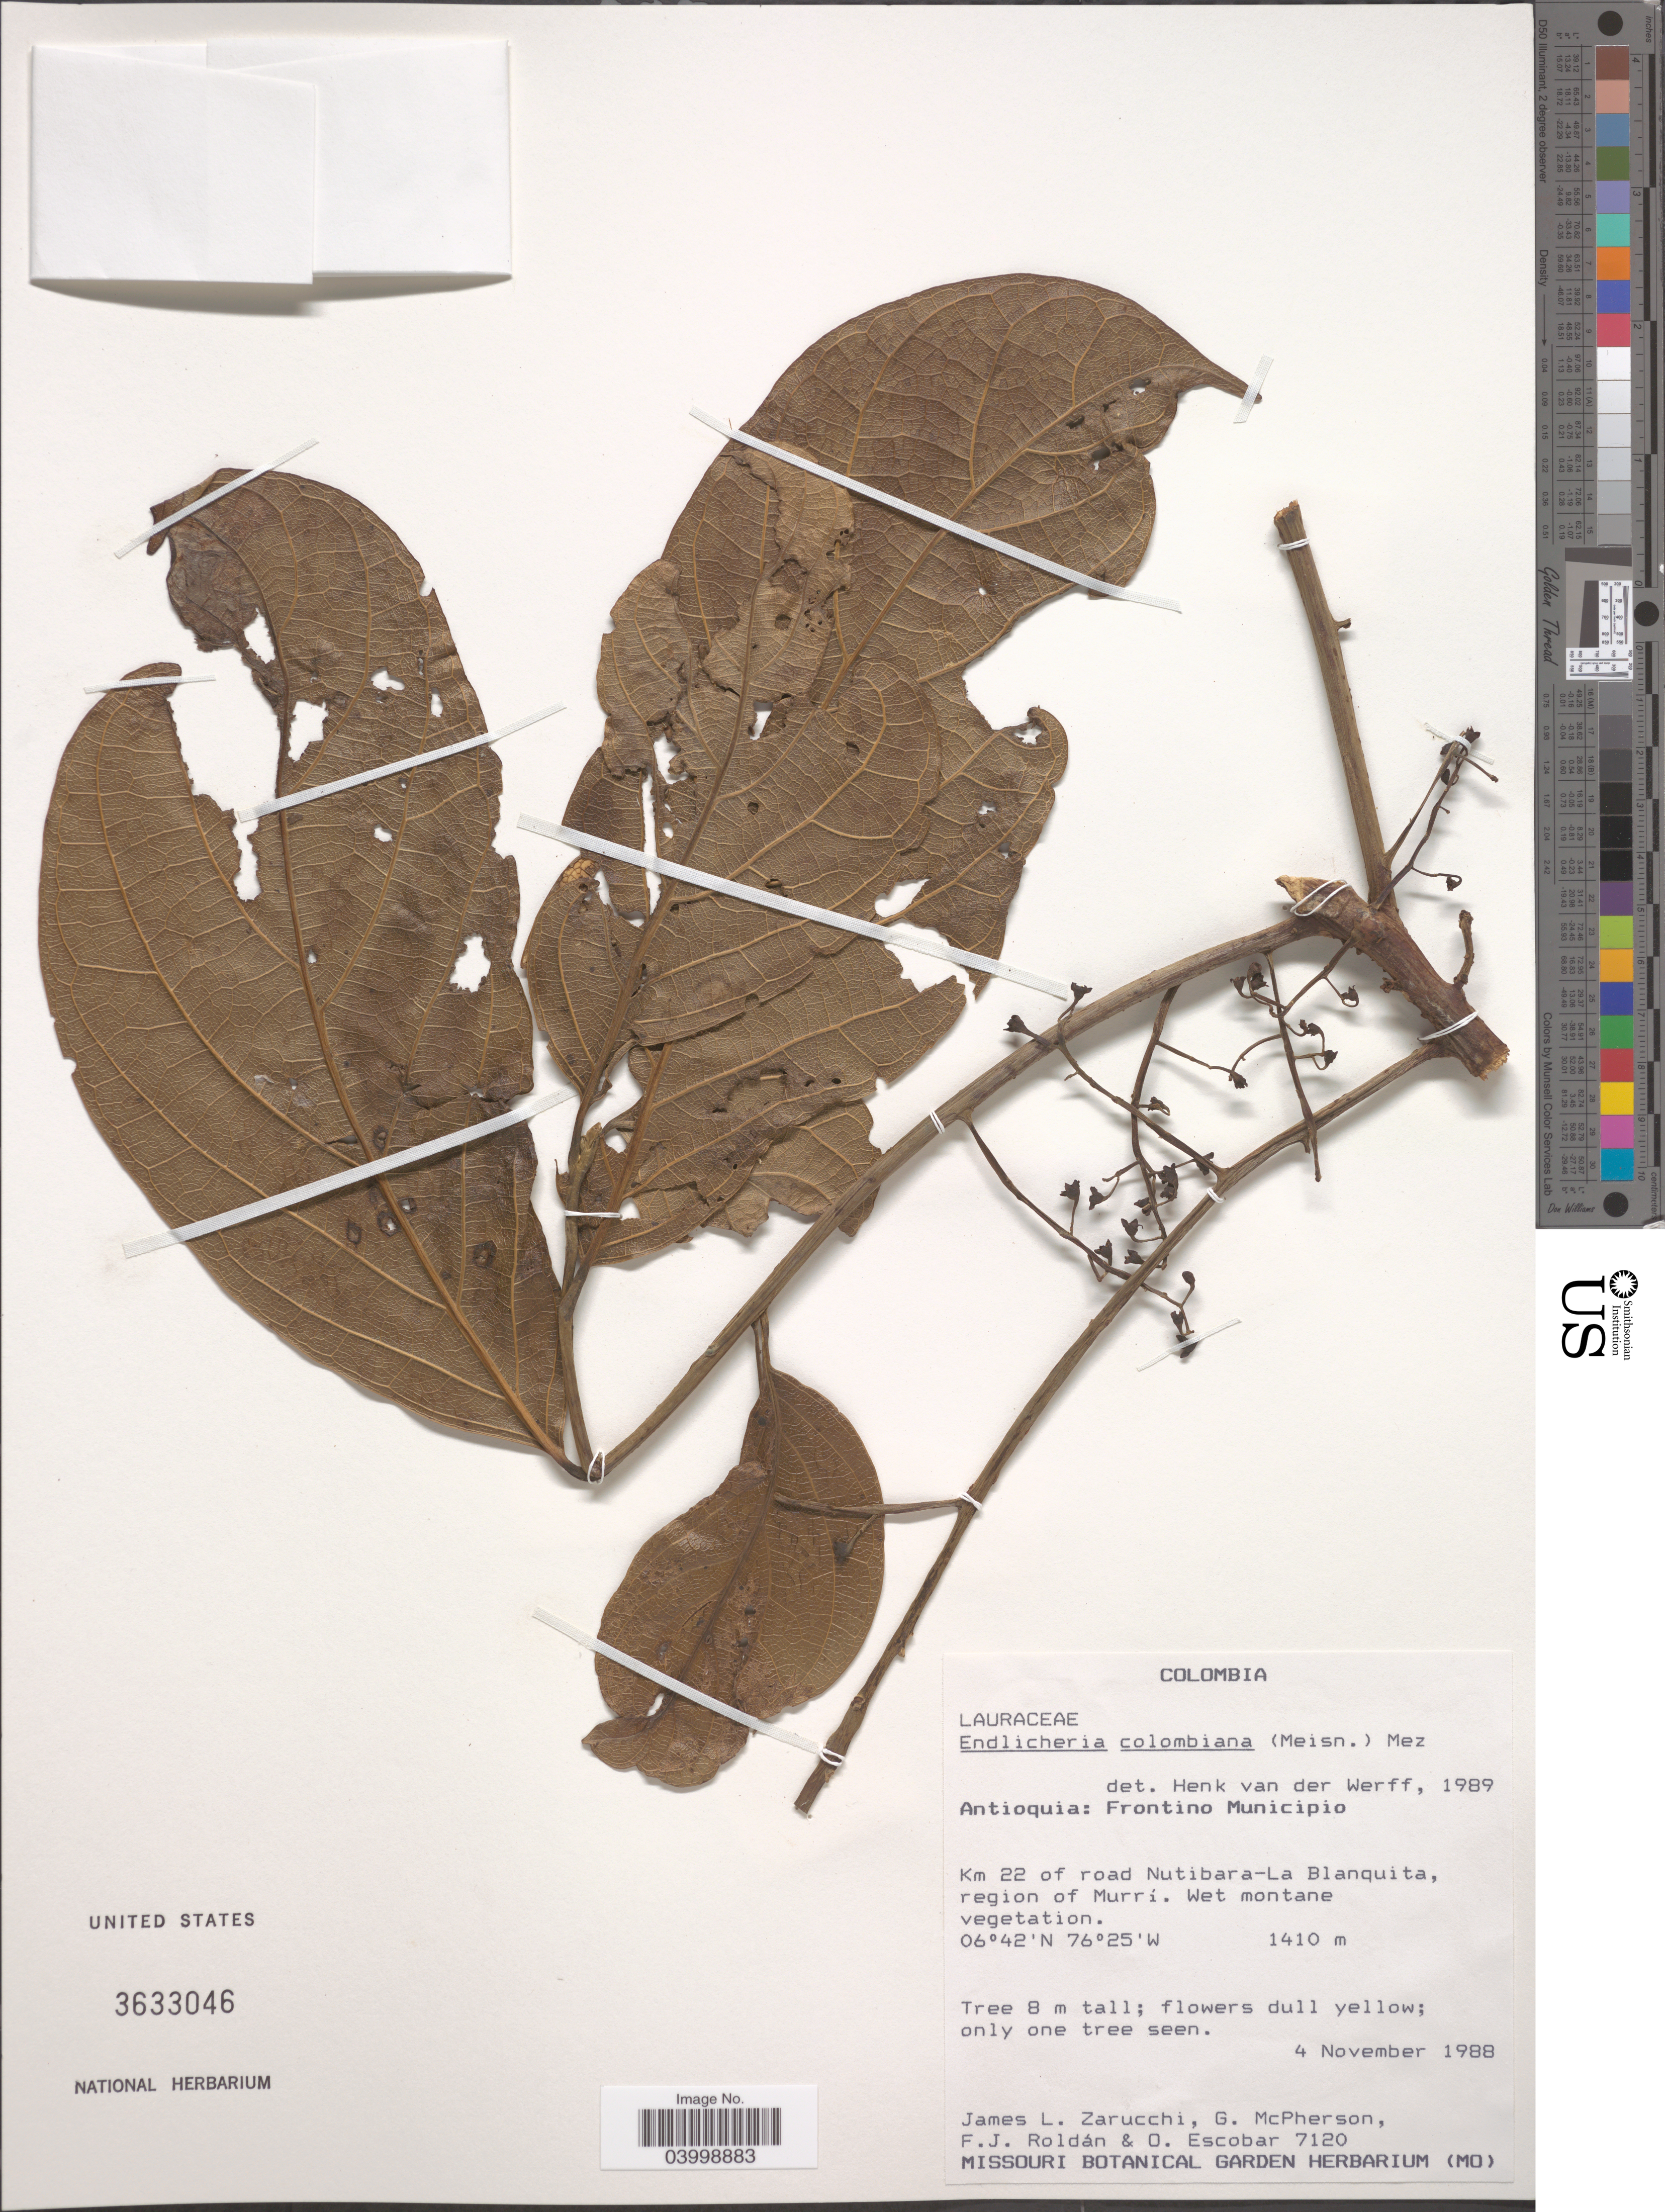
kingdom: Plantae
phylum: Tracheophyta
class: Magnoliopsida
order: Laurales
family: Lauraceae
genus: Endlicheria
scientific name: Endlicheria colombiana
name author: (Meisn.) Mez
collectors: J. L. Zarucchi, G. McPherson, F. J. Roldán & O. Escobar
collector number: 7120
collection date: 1988-11-04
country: Colombia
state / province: Antioquia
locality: Frontino Municipio. Km 22 of road Nutibara- La Blanquita, region of Murrí.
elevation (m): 1410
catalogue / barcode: US 3633046